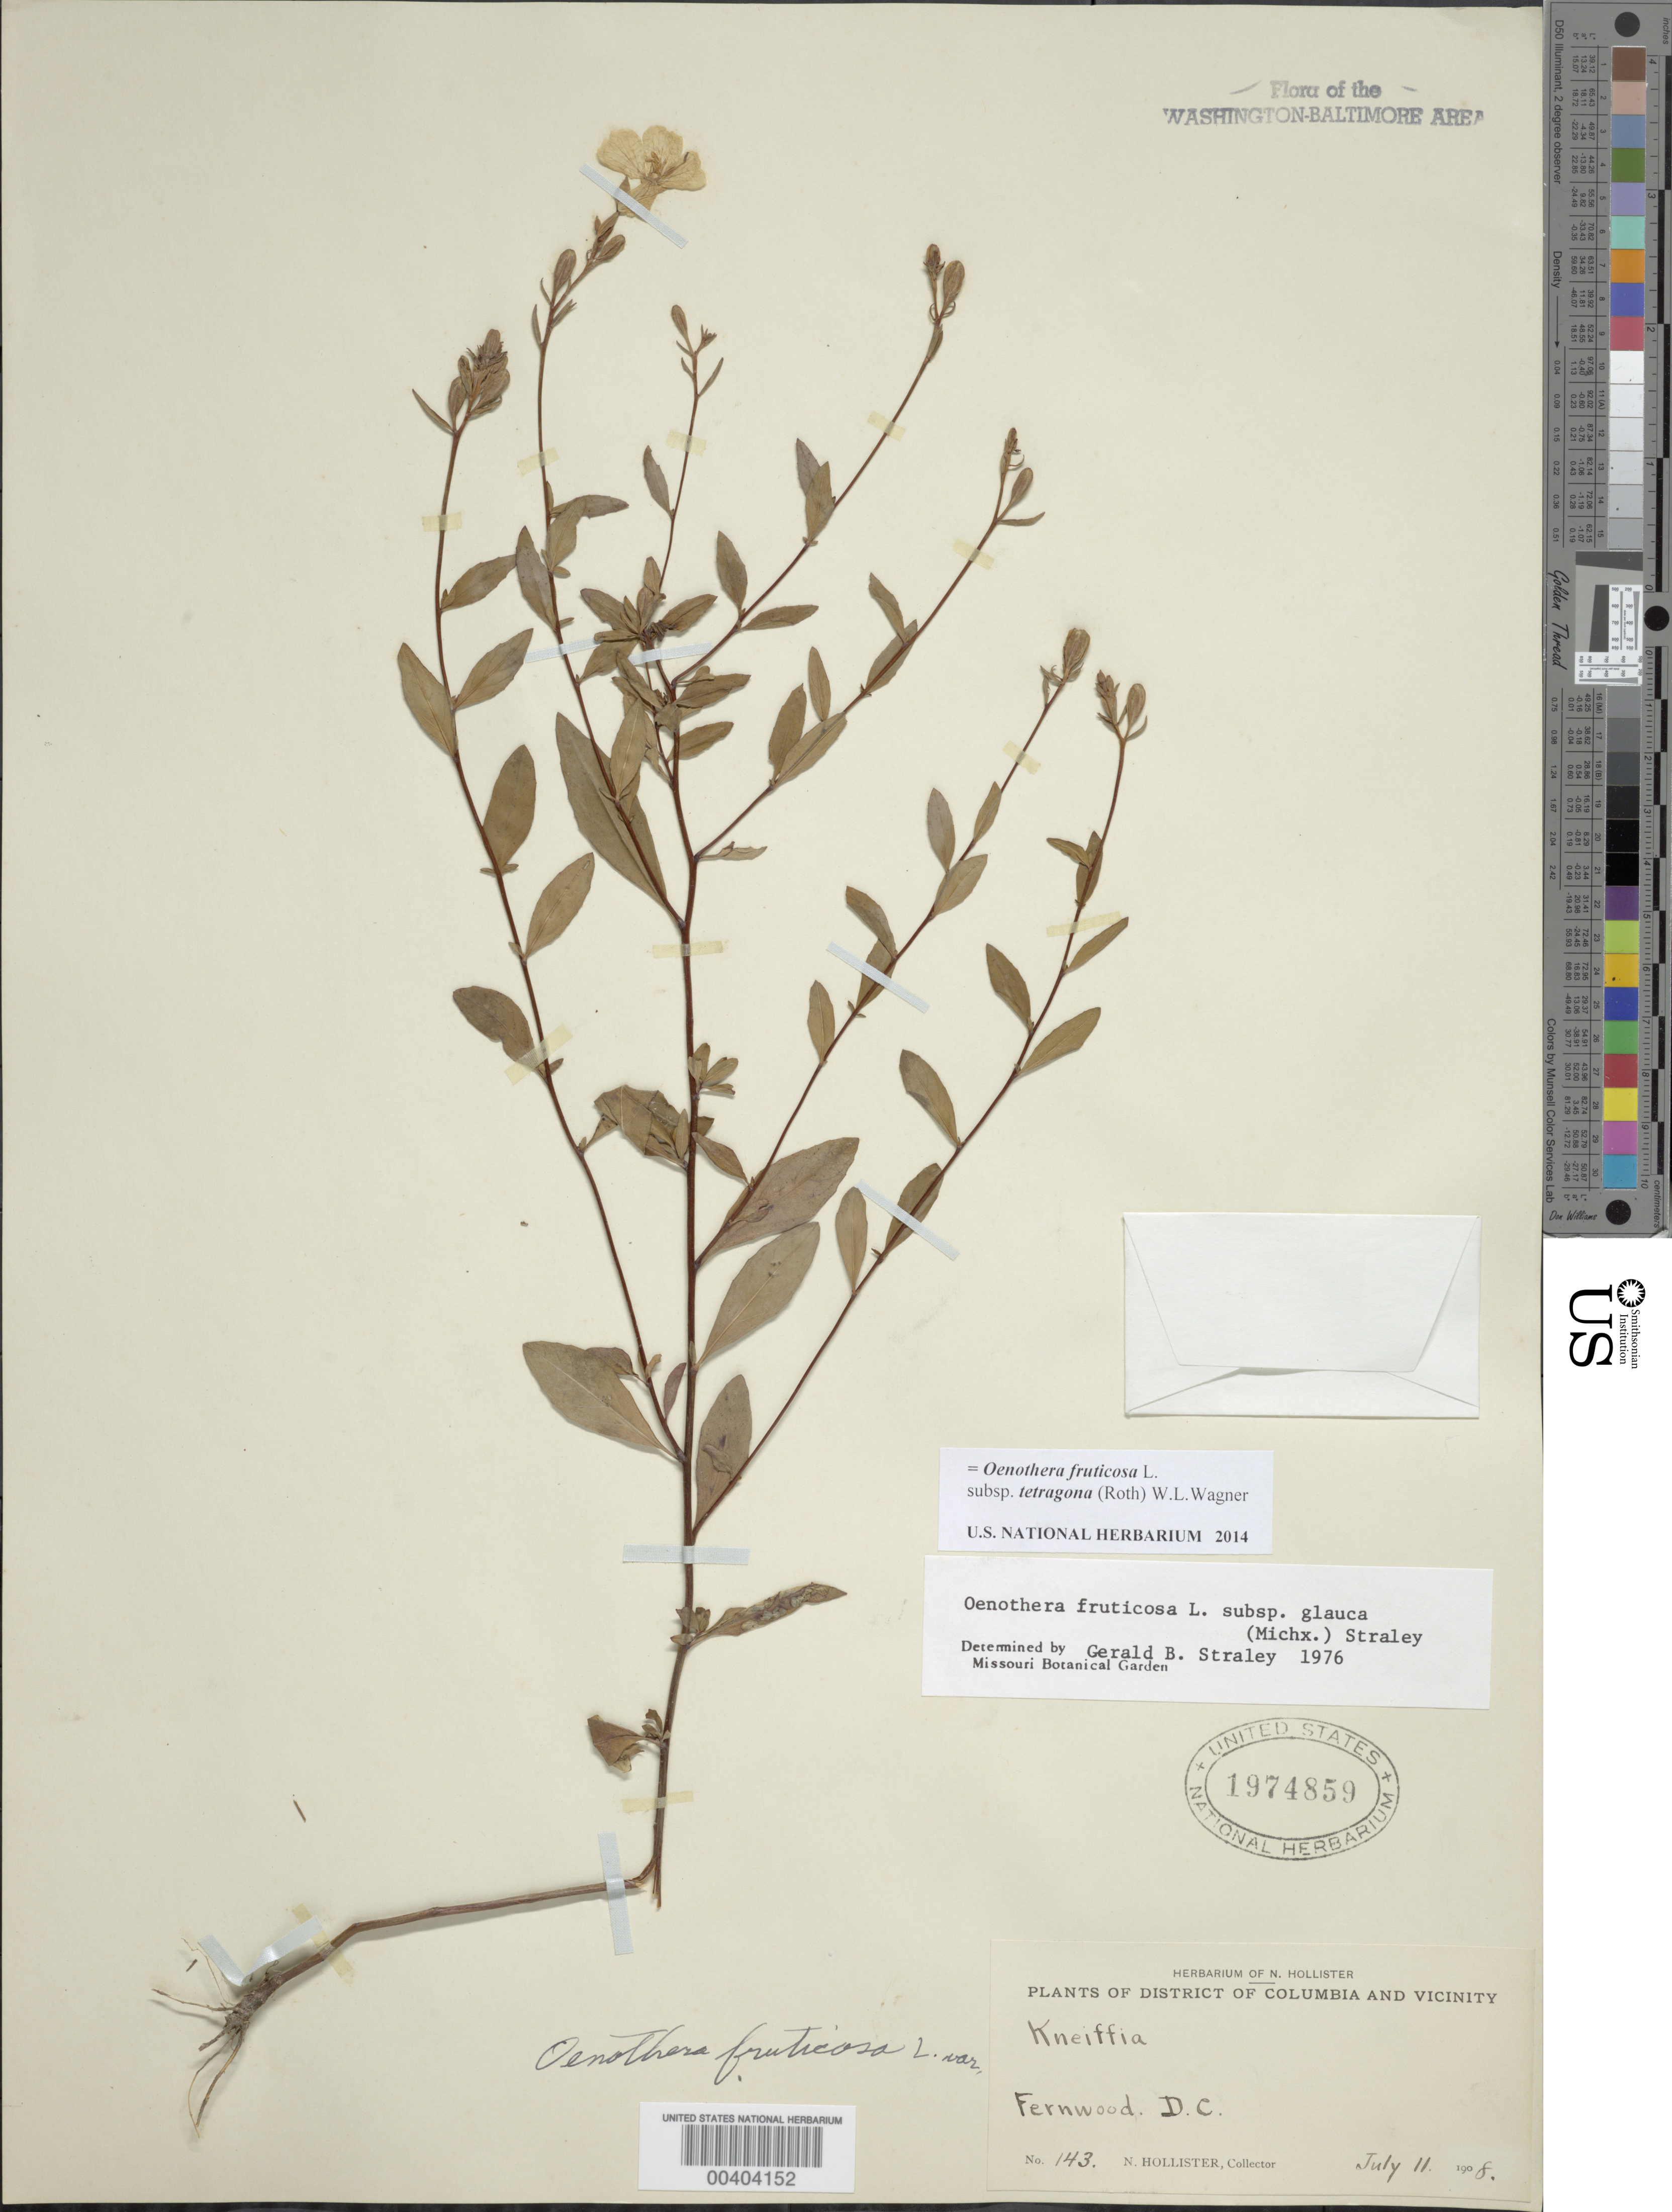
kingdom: Plantae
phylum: Tracheophyta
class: Magnoliopsida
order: Myrtales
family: Onagraceae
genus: Oenothera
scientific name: Oenothera fruticosa subsp. tetragona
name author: (Roth) W.L. Wagner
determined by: Wagner, W. L., (BOT), Smithsonian Institution - National Museum of Natural History (UNITED STATES)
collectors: N. Hollister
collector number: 143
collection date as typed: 11 Jul 1908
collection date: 1908-07-11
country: United States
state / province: District of Columbia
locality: Fernwood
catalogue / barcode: US 1974859